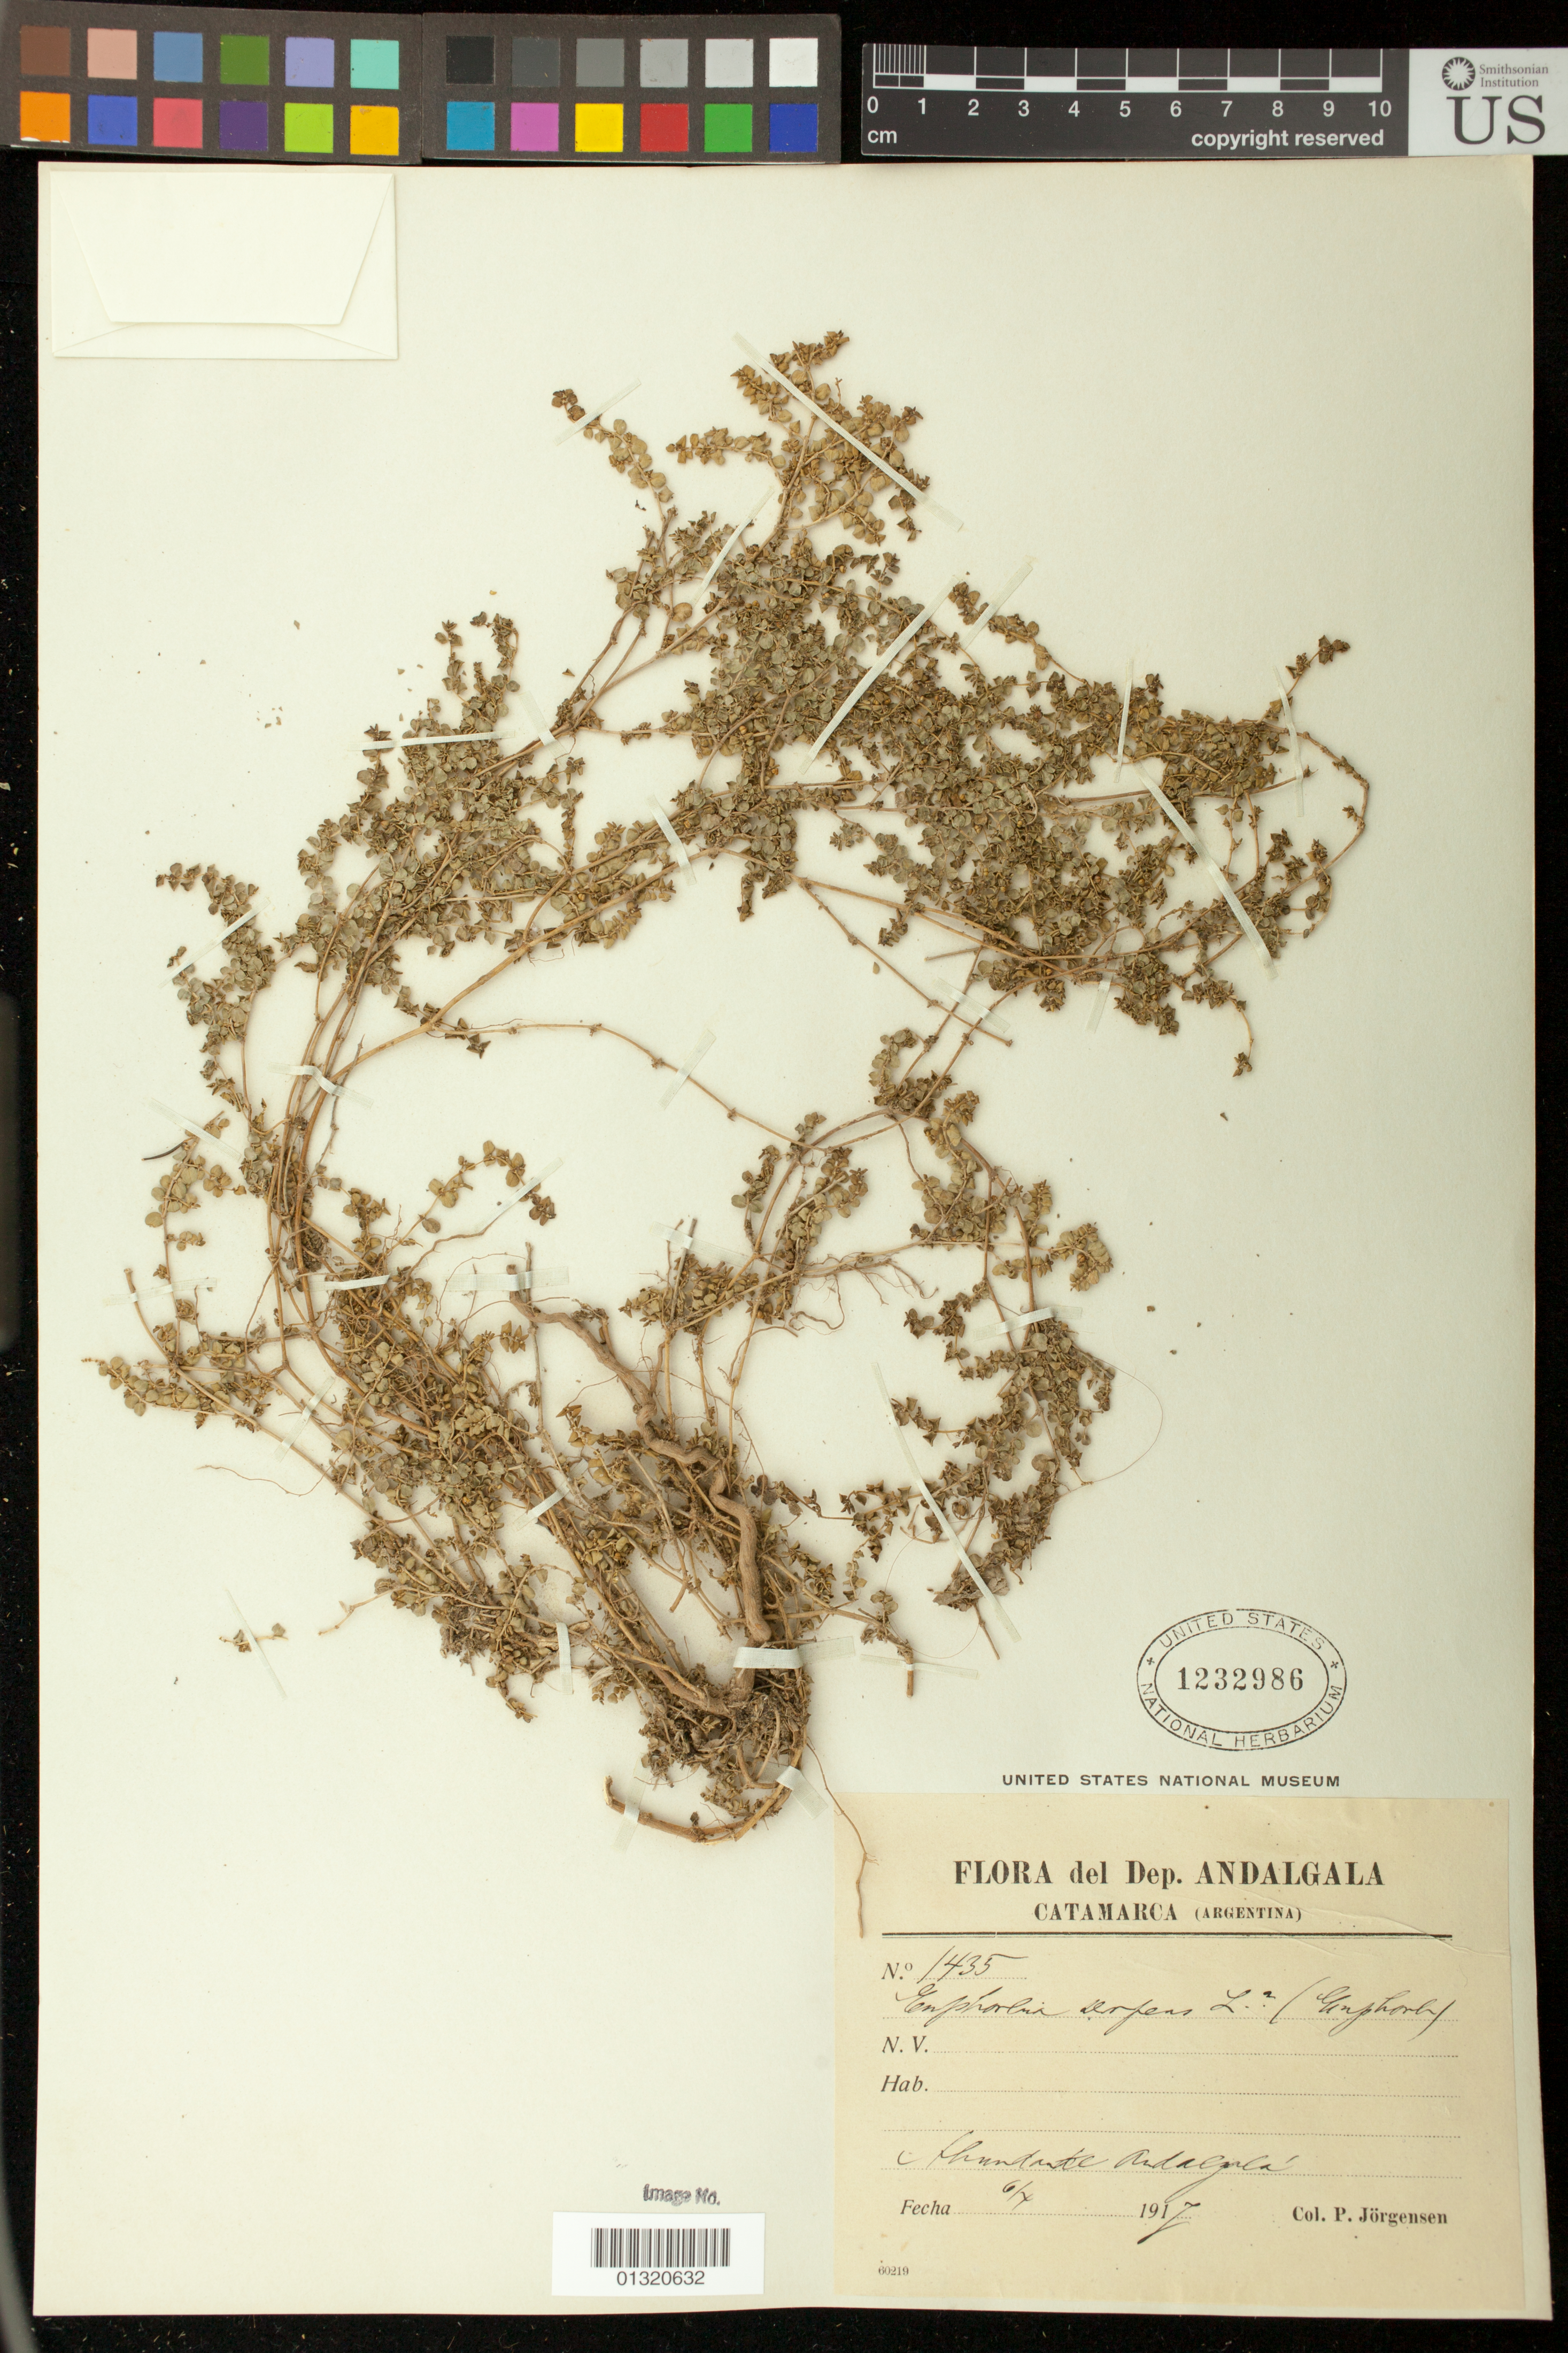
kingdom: Plantae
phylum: Tracheophyta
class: Magnoliopsida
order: Malpighiales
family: Euphorbiaceae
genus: Euphorbia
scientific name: Euphorbia serpens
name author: Kunth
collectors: P. Jorgensen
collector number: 1435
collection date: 1917-04-06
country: Argentina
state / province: Catamarca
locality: c thundante [sp?] Andalgala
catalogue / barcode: US 1232986